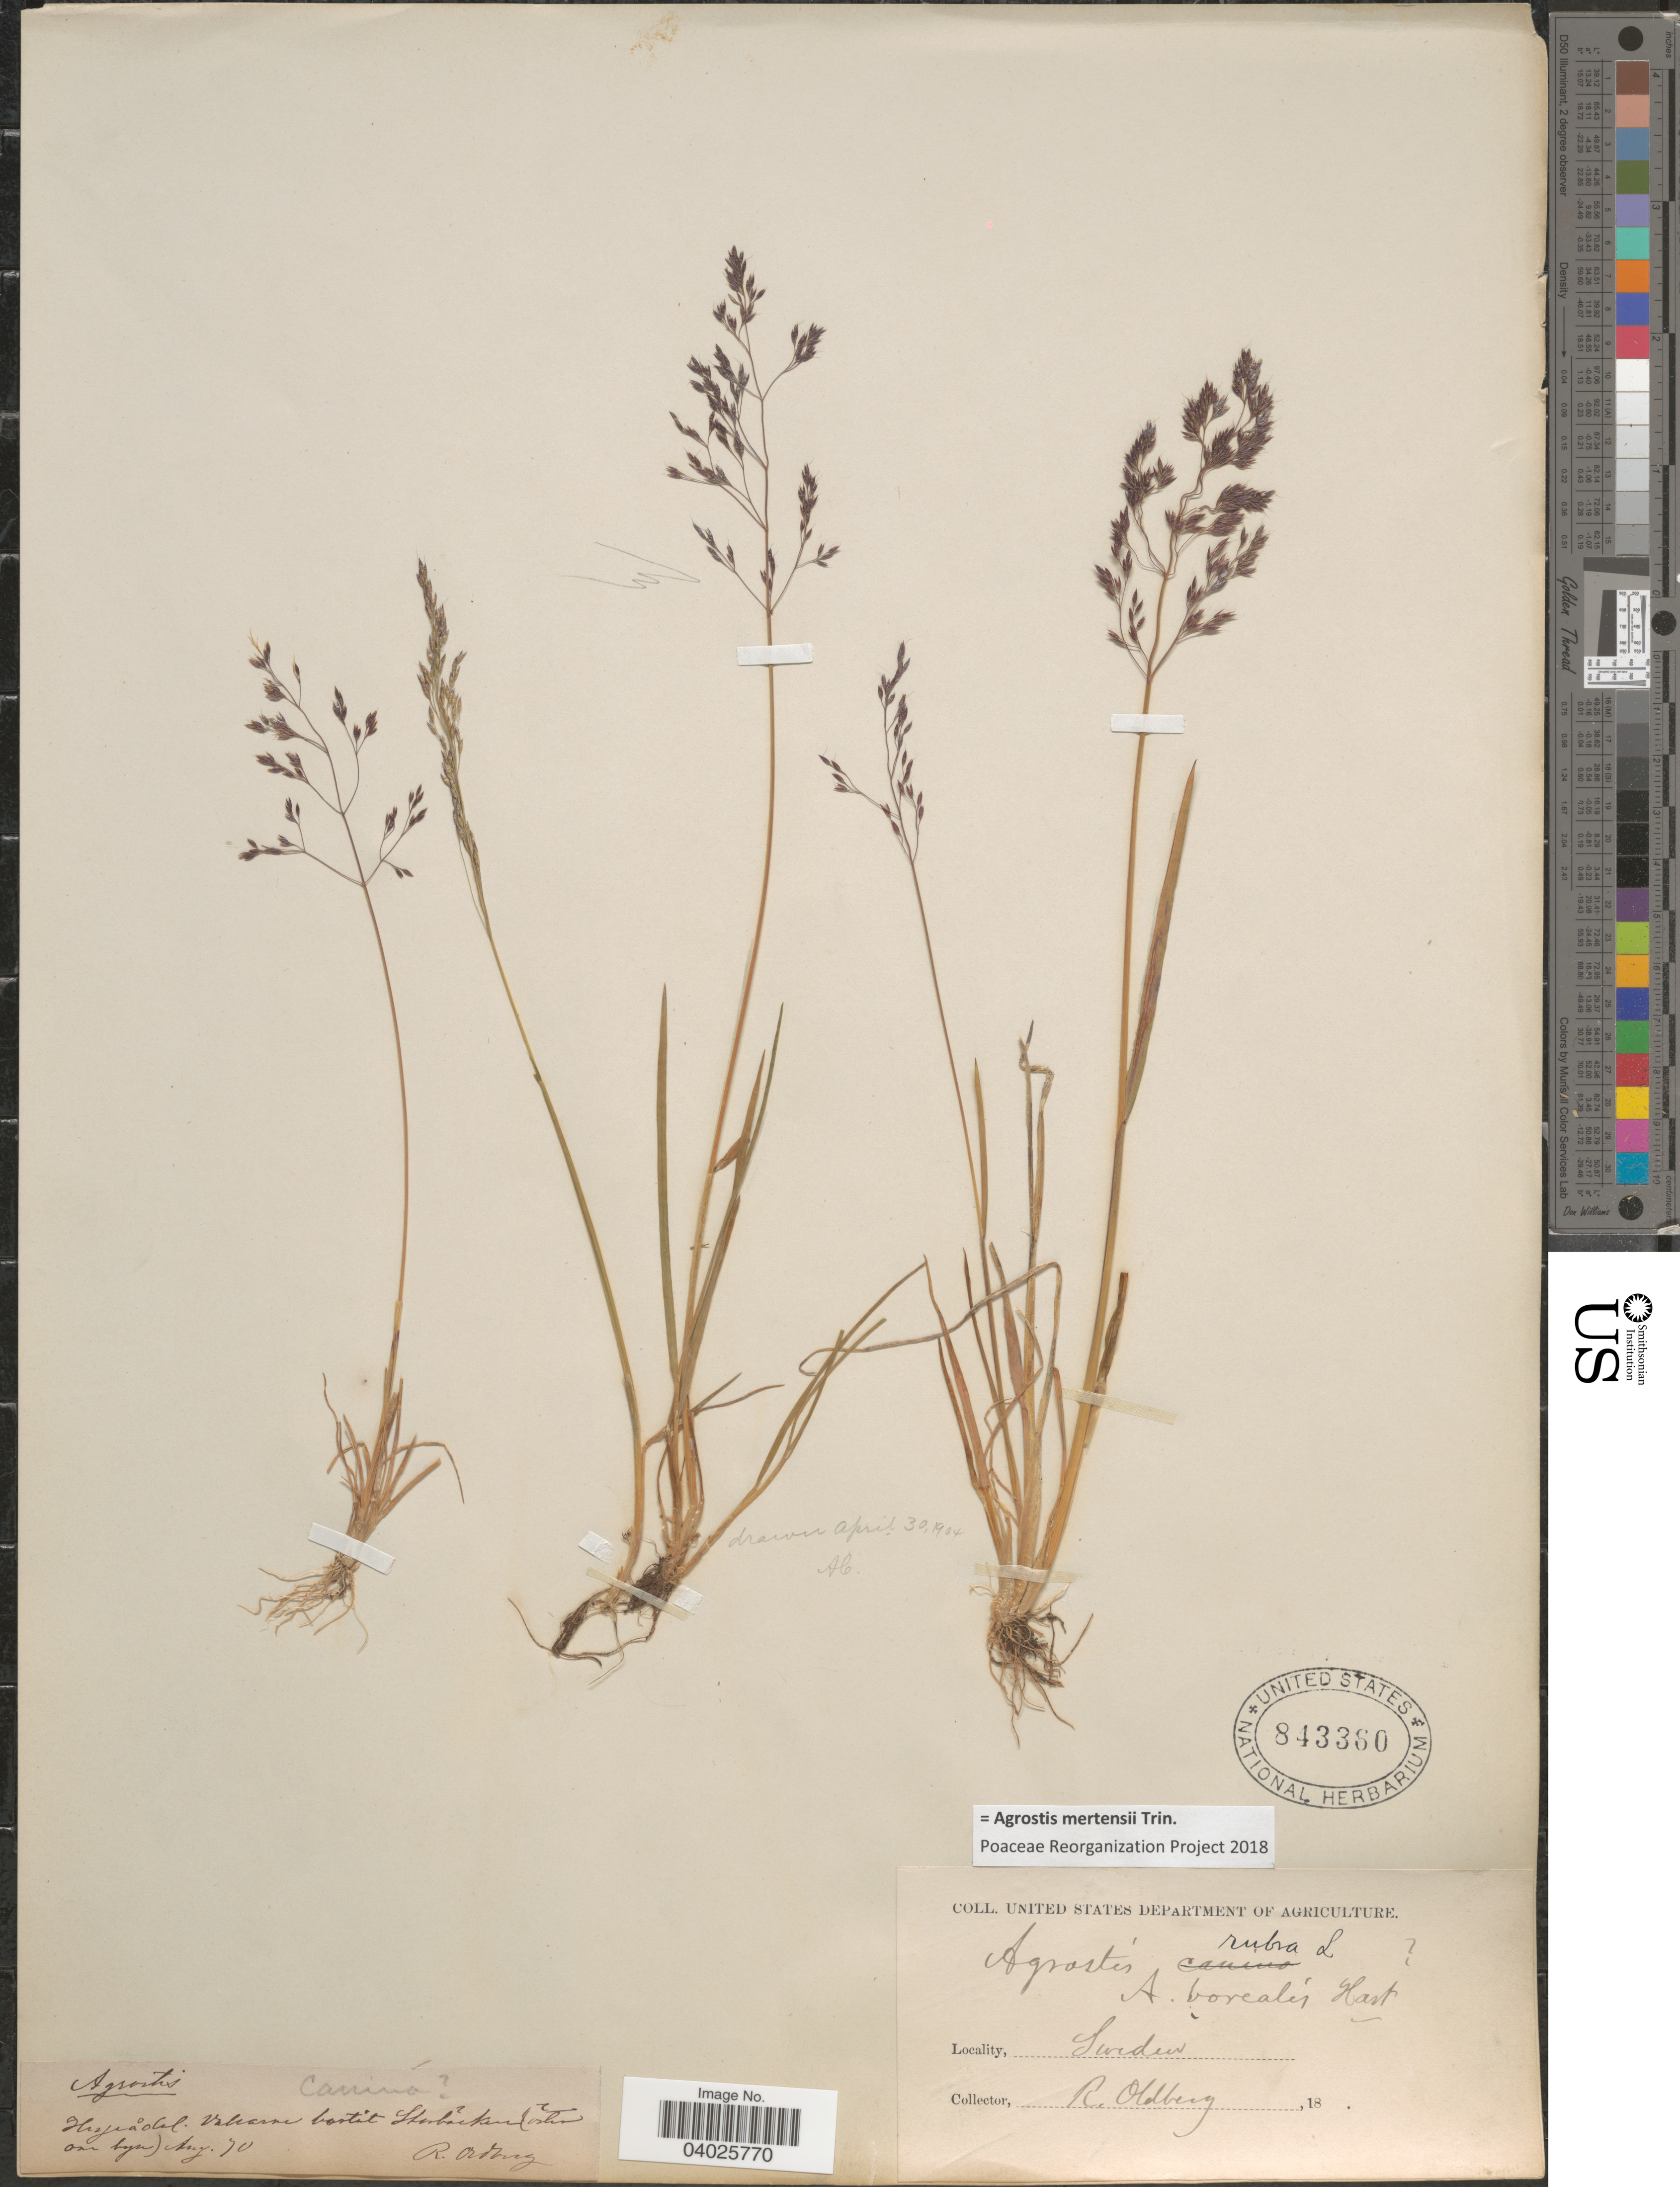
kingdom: Plantae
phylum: Tracheophyta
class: Liliopsida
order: Poales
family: Poaceae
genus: Agrostis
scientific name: Agrostis mertensii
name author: Trin.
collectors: R. Oldberg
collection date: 1870-08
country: Sweden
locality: Herjedalen. Valarne bostit Storbacken (oster om byn).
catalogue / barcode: US 843360